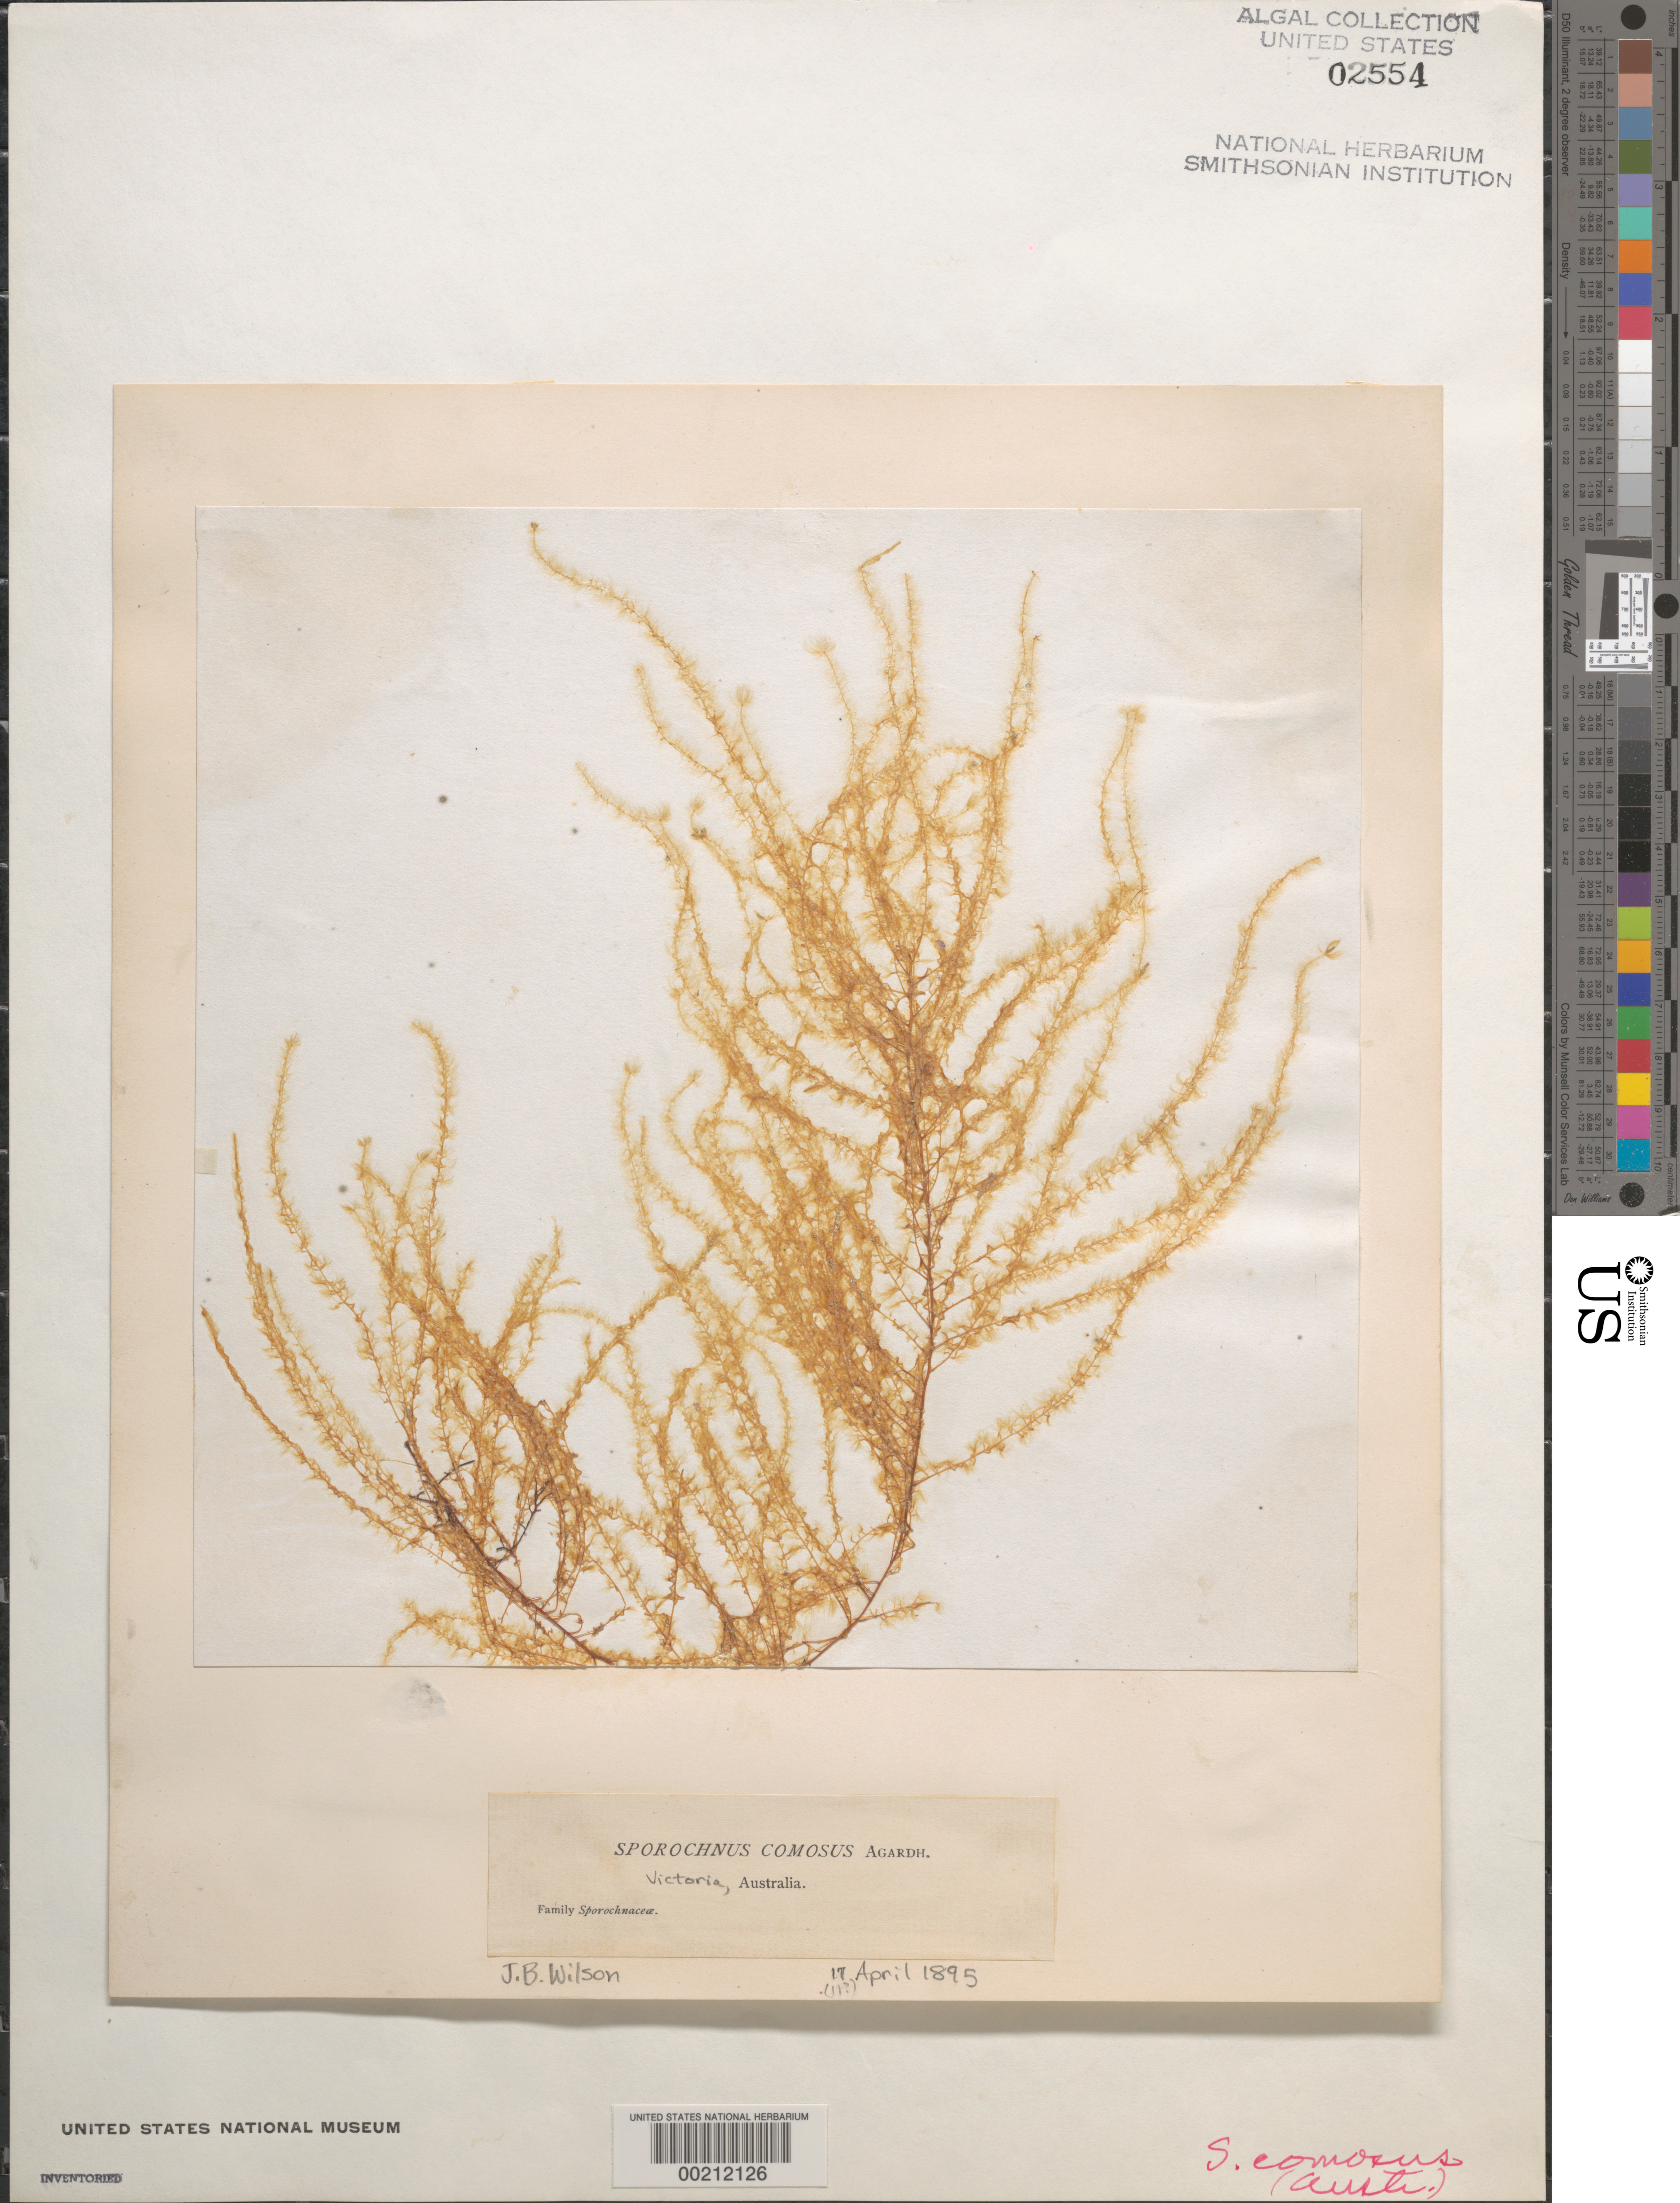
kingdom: Chromista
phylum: Ochrophyta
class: Phaeophyceae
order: Sporochnales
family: Sporochnaceae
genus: Sporochnus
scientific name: Sporochnus comosus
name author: C. Agardh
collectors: J. B. Wilson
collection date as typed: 17 Apr 1895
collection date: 1895-04-17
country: Australia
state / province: Victoria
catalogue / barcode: US 2554